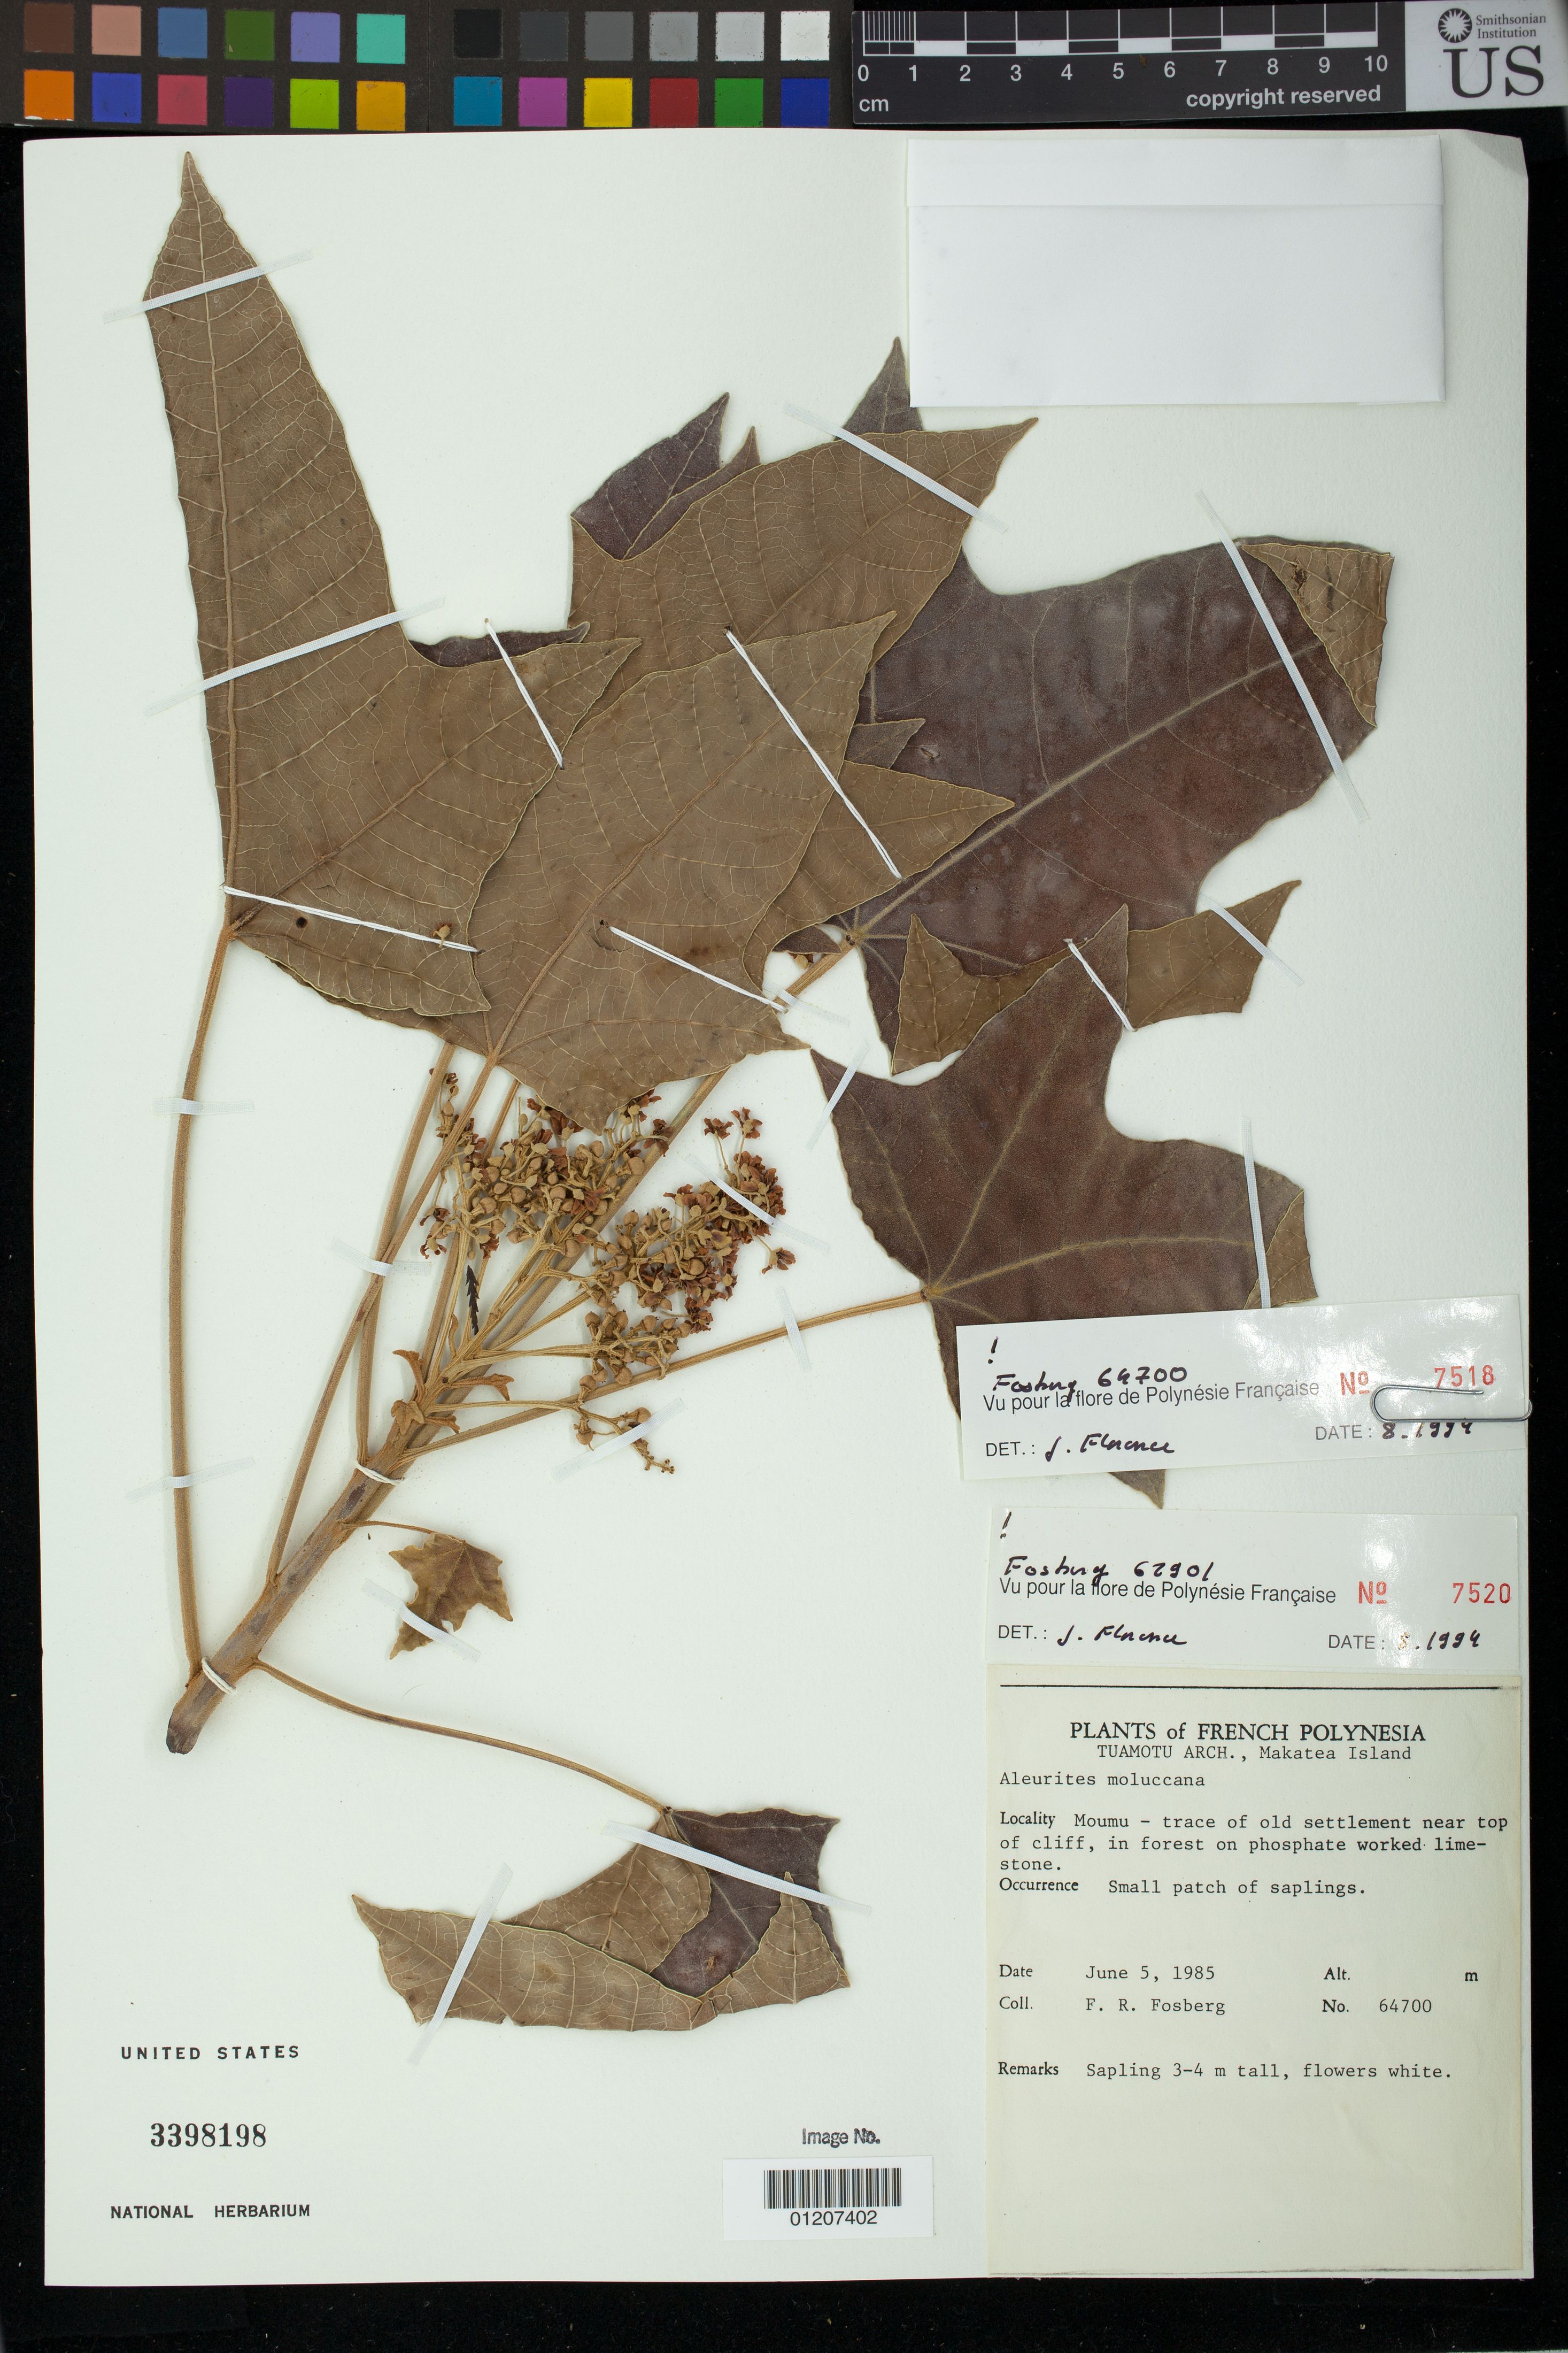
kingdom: Plantae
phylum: Tracheophyta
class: Magnoliopsida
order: Malpighiales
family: Euphorbiaceae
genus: Aleurites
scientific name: Aleurites moluccanus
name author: (L.) Willd.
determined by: Florence, J.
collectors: F. R. Fosberg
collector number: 64700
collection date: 1985-06-05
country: French Polynesia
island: Makatea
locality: Moumu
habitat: Small patch of saplings.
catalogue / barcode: US 3398198